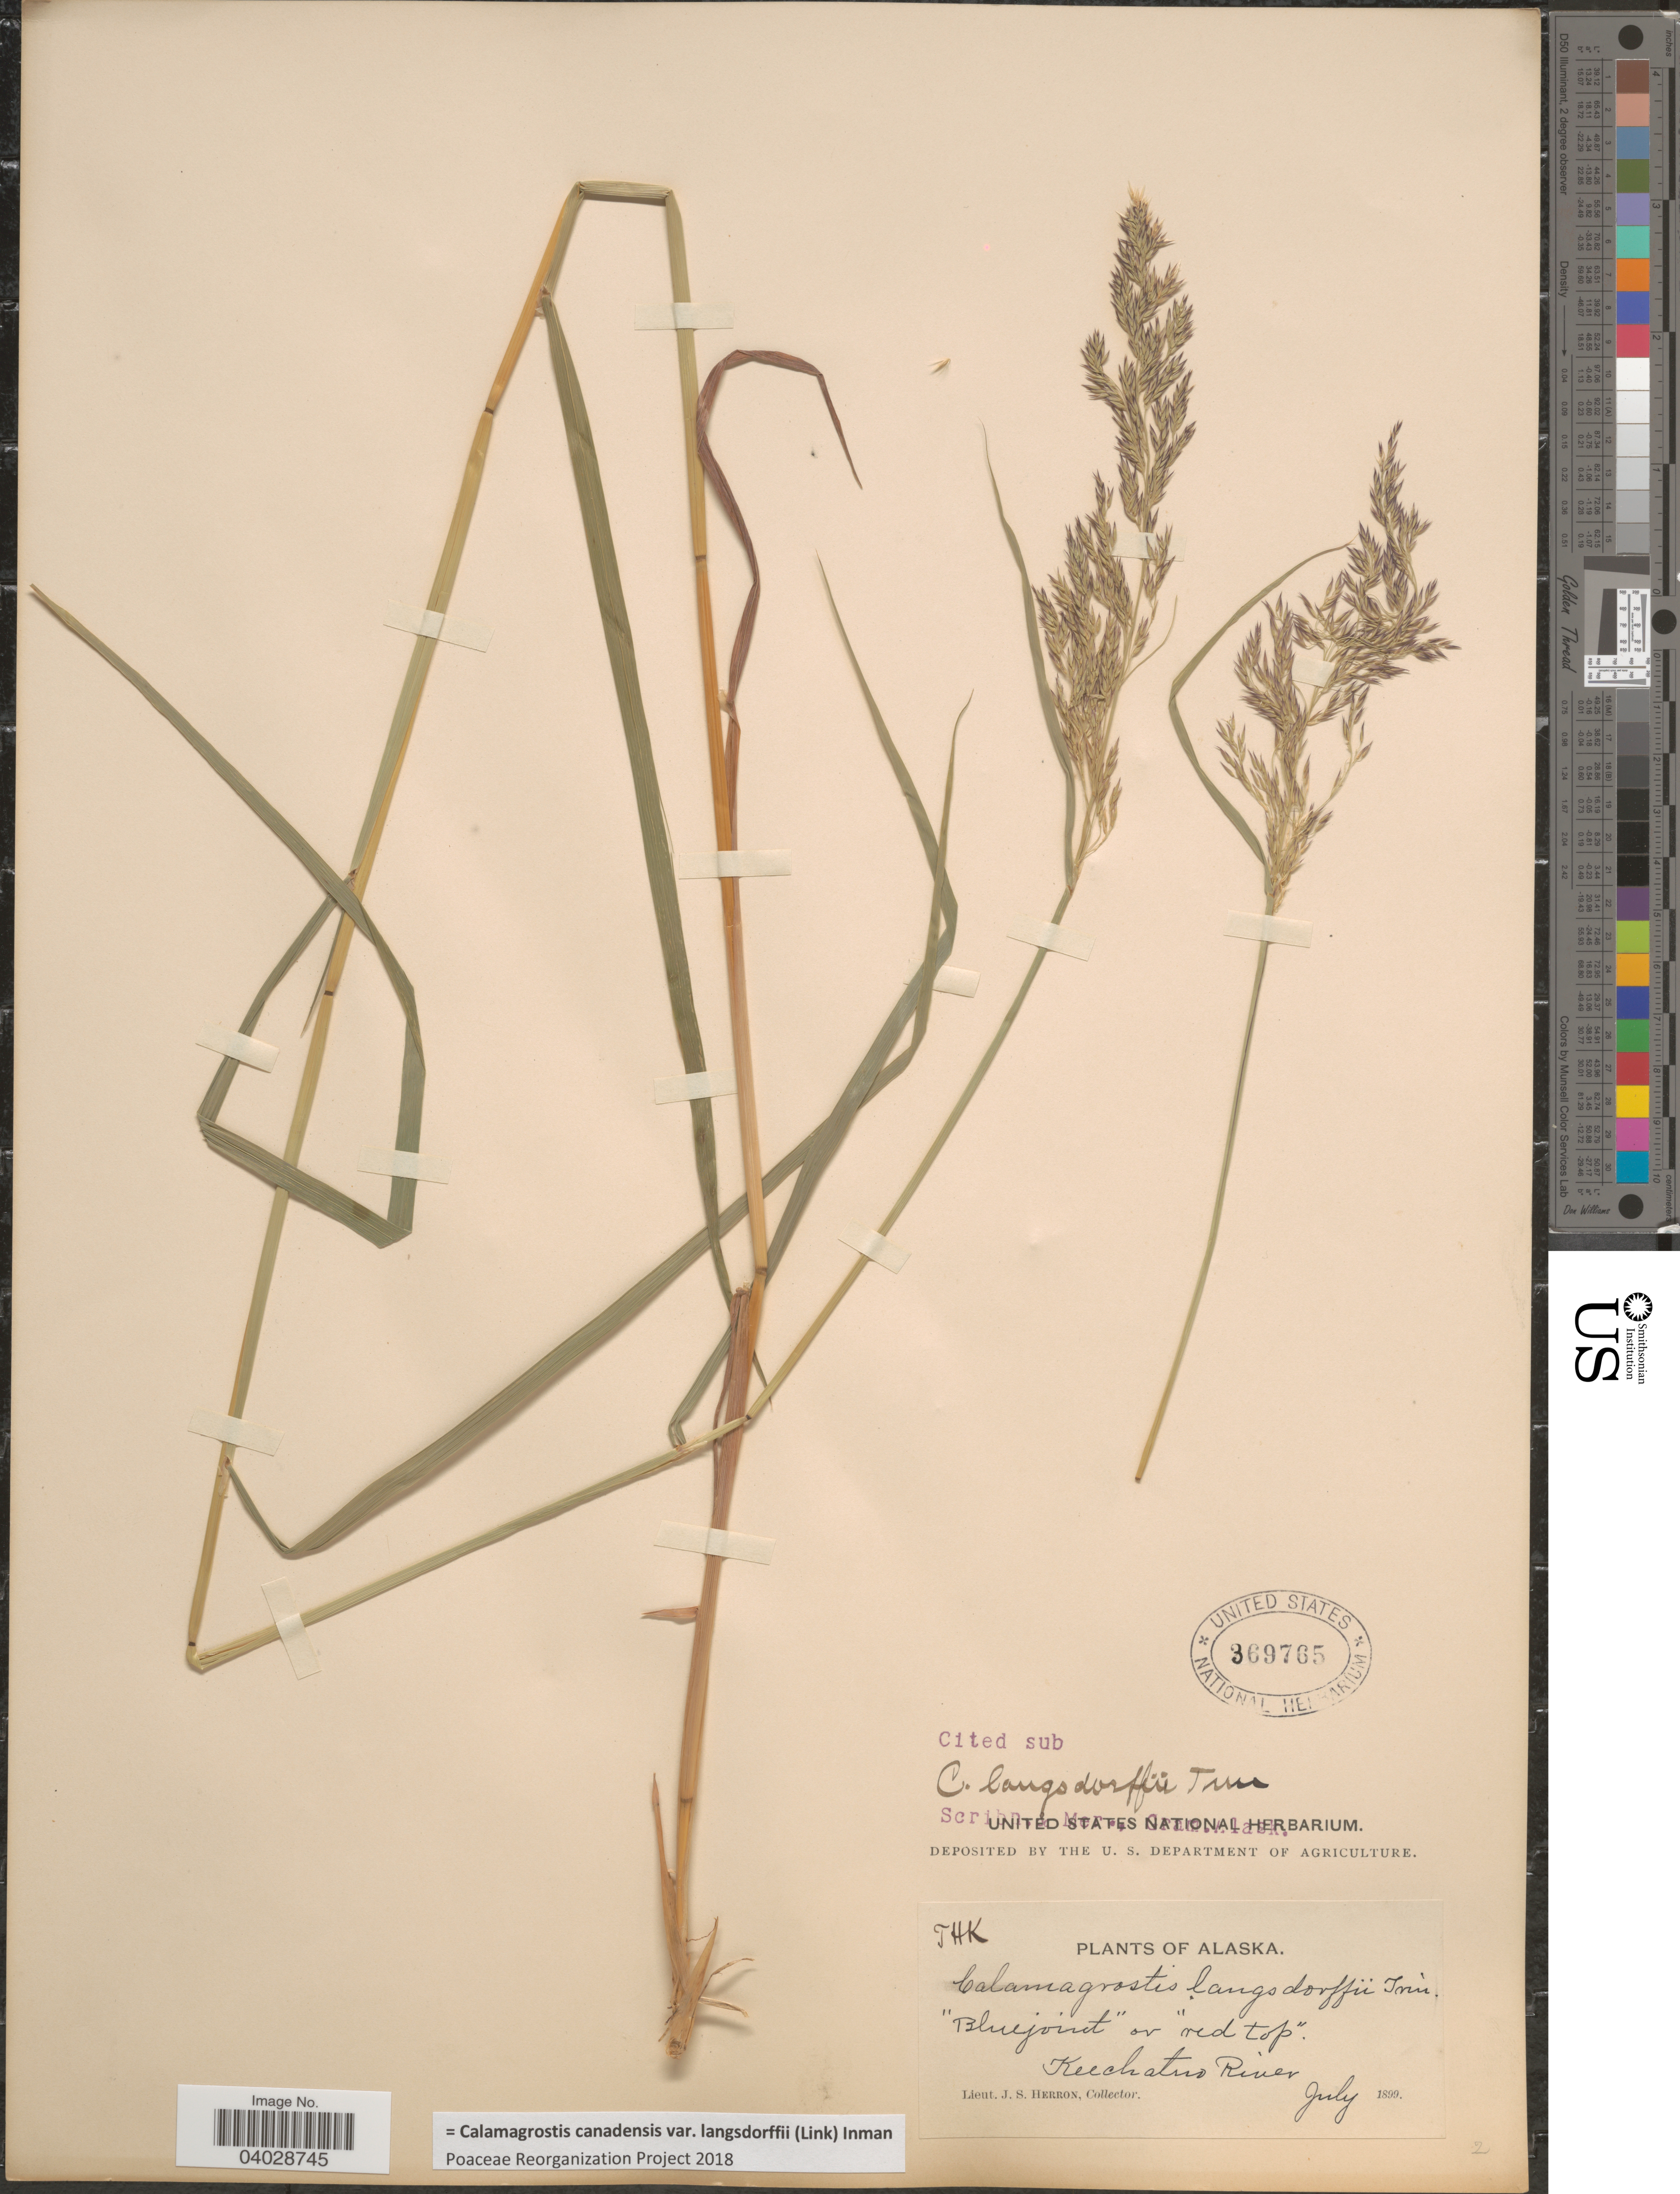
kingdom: Plantae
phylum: Tracheophyta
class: Liliopsida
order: Poales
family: Poaceae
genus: Calamagrostis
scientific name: Calamagrostis canadensis var. langsdorffii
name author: (Link) Inman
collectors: J. Herron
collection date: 1899-07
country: United States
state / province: Alaska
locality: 'Bluejoint' or "red top". Keechatna River.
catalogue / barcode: US 369765